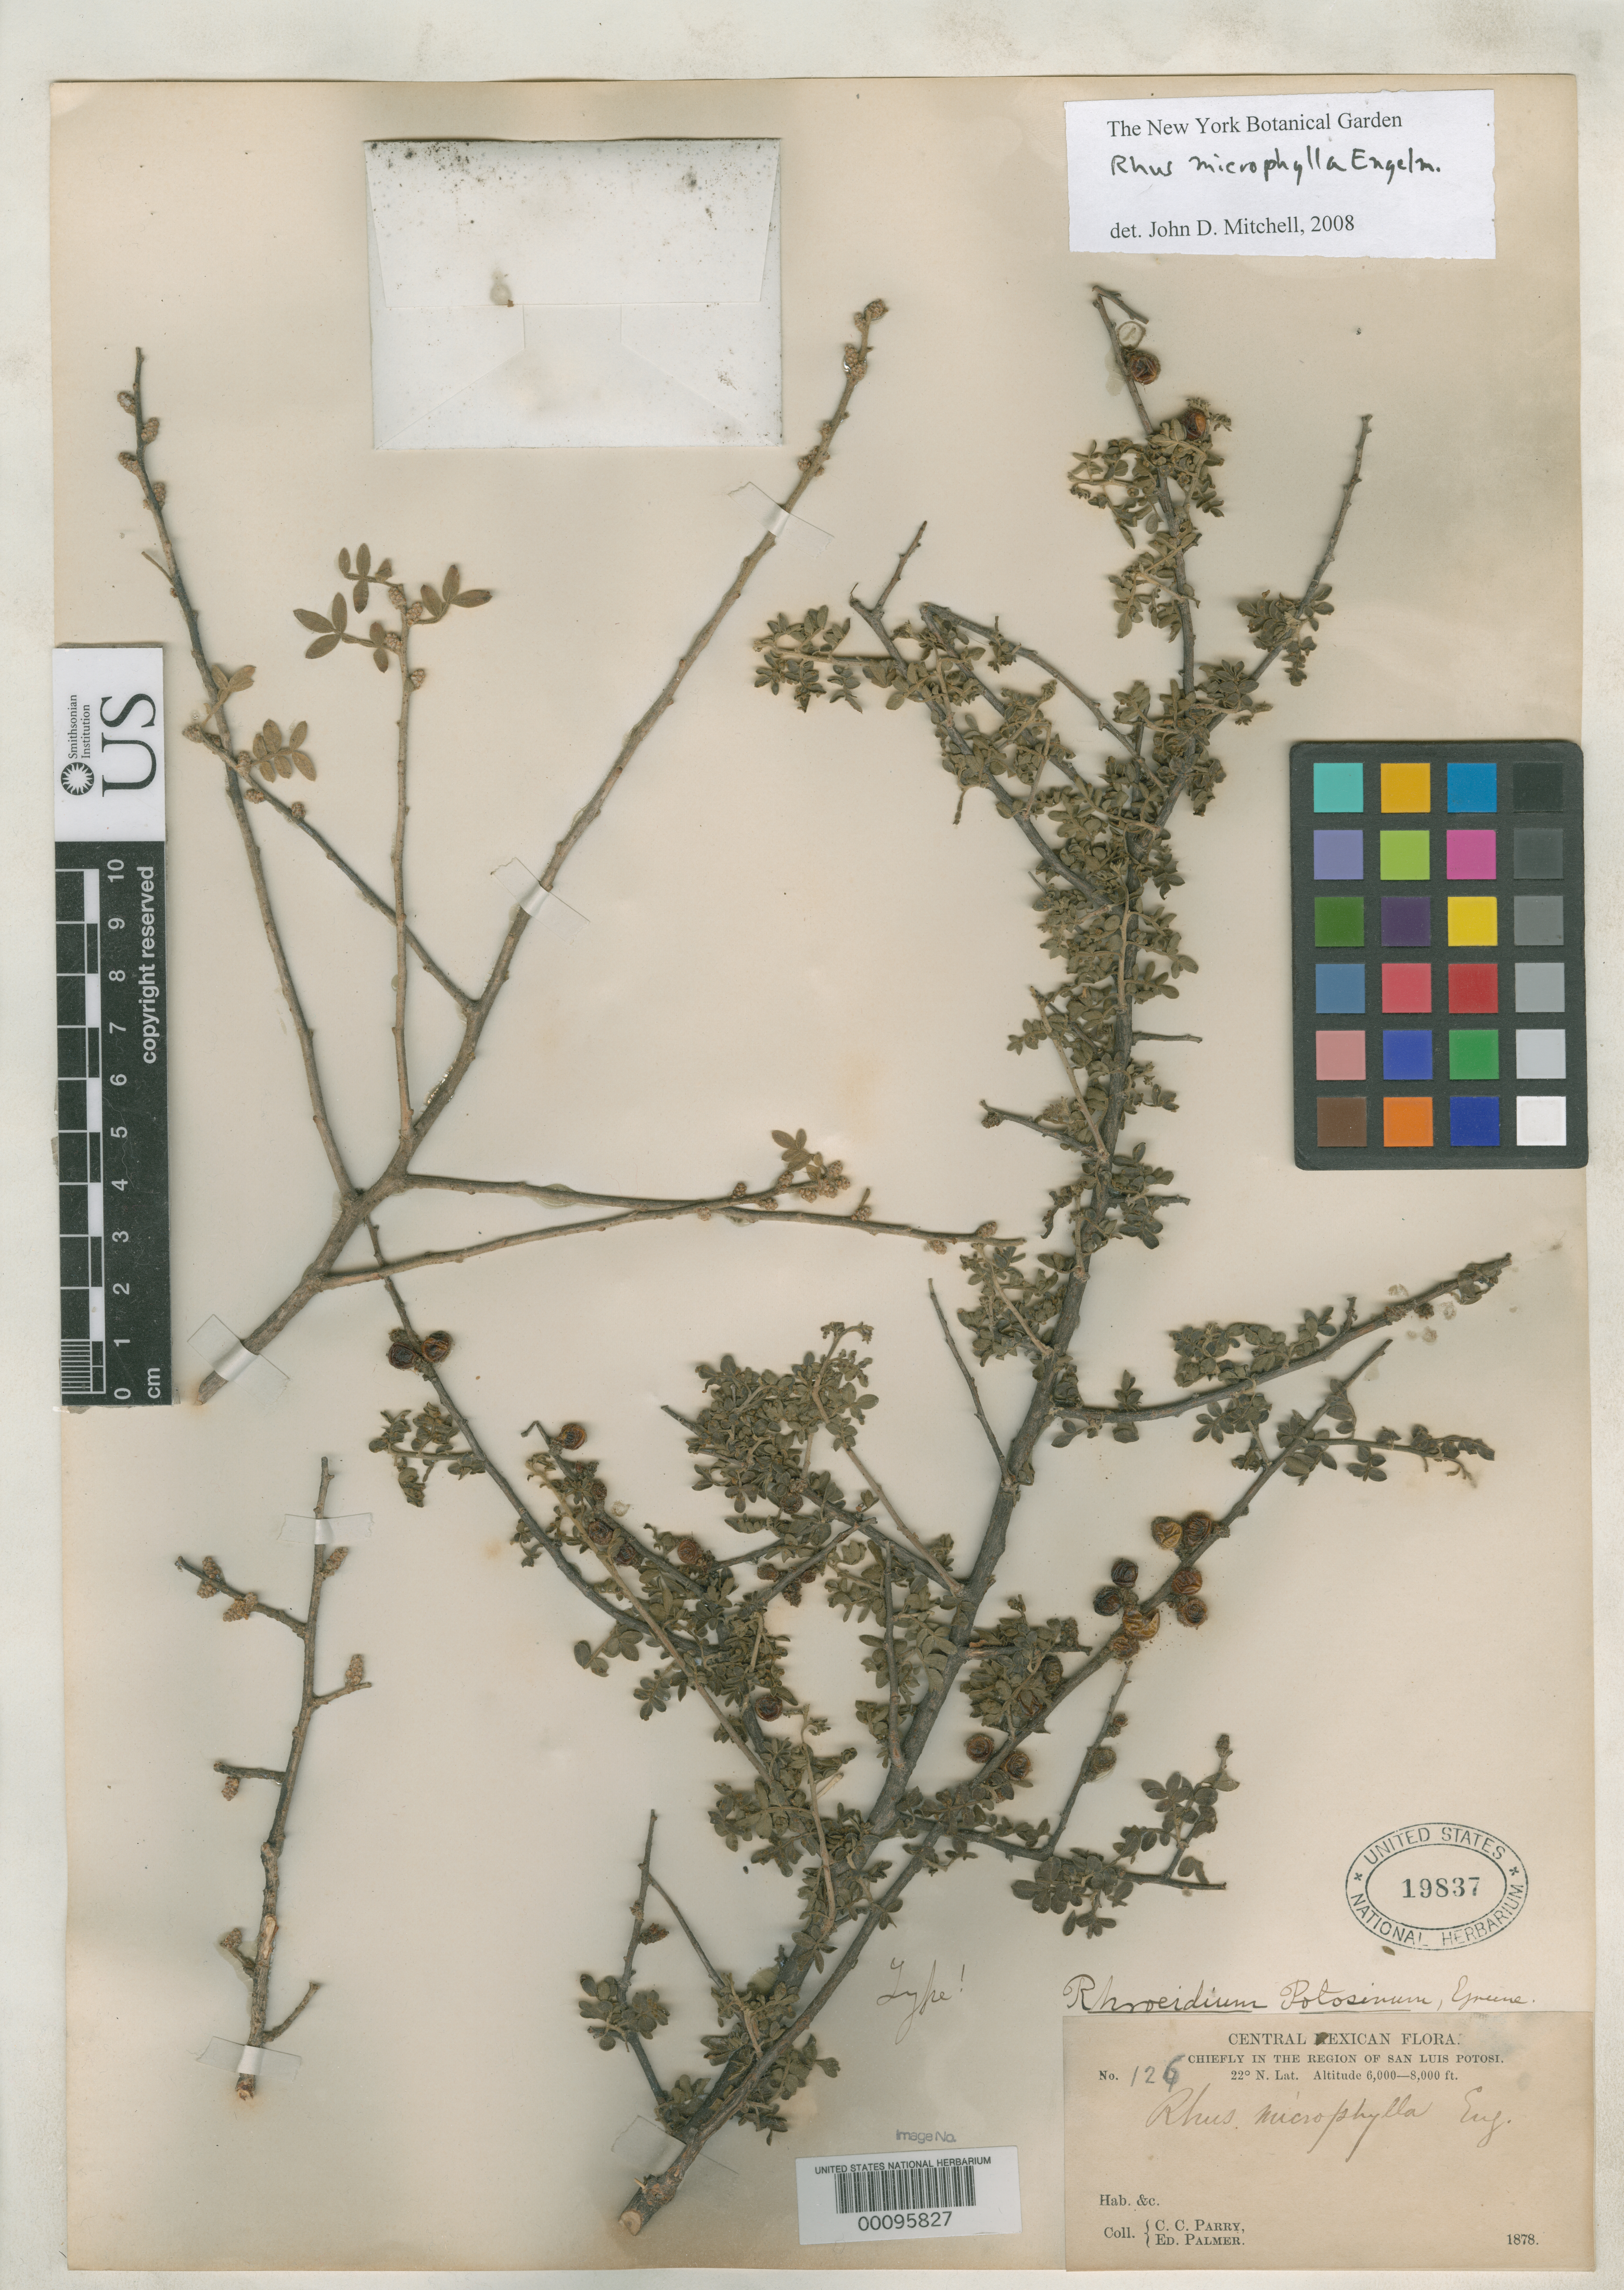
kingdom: Plantae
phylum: Tracheophyta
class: Magnoliopsida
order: Sapindales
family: Anacardiaceae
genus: Rhoeidium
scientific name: Rhoeidium potosinum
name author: Greene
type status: Holotype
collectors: C. C. Parry & E. Palmer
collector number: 126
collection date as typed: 1878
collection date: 1878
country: Mexico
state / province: San Luis Potosi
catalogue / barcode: US 19837